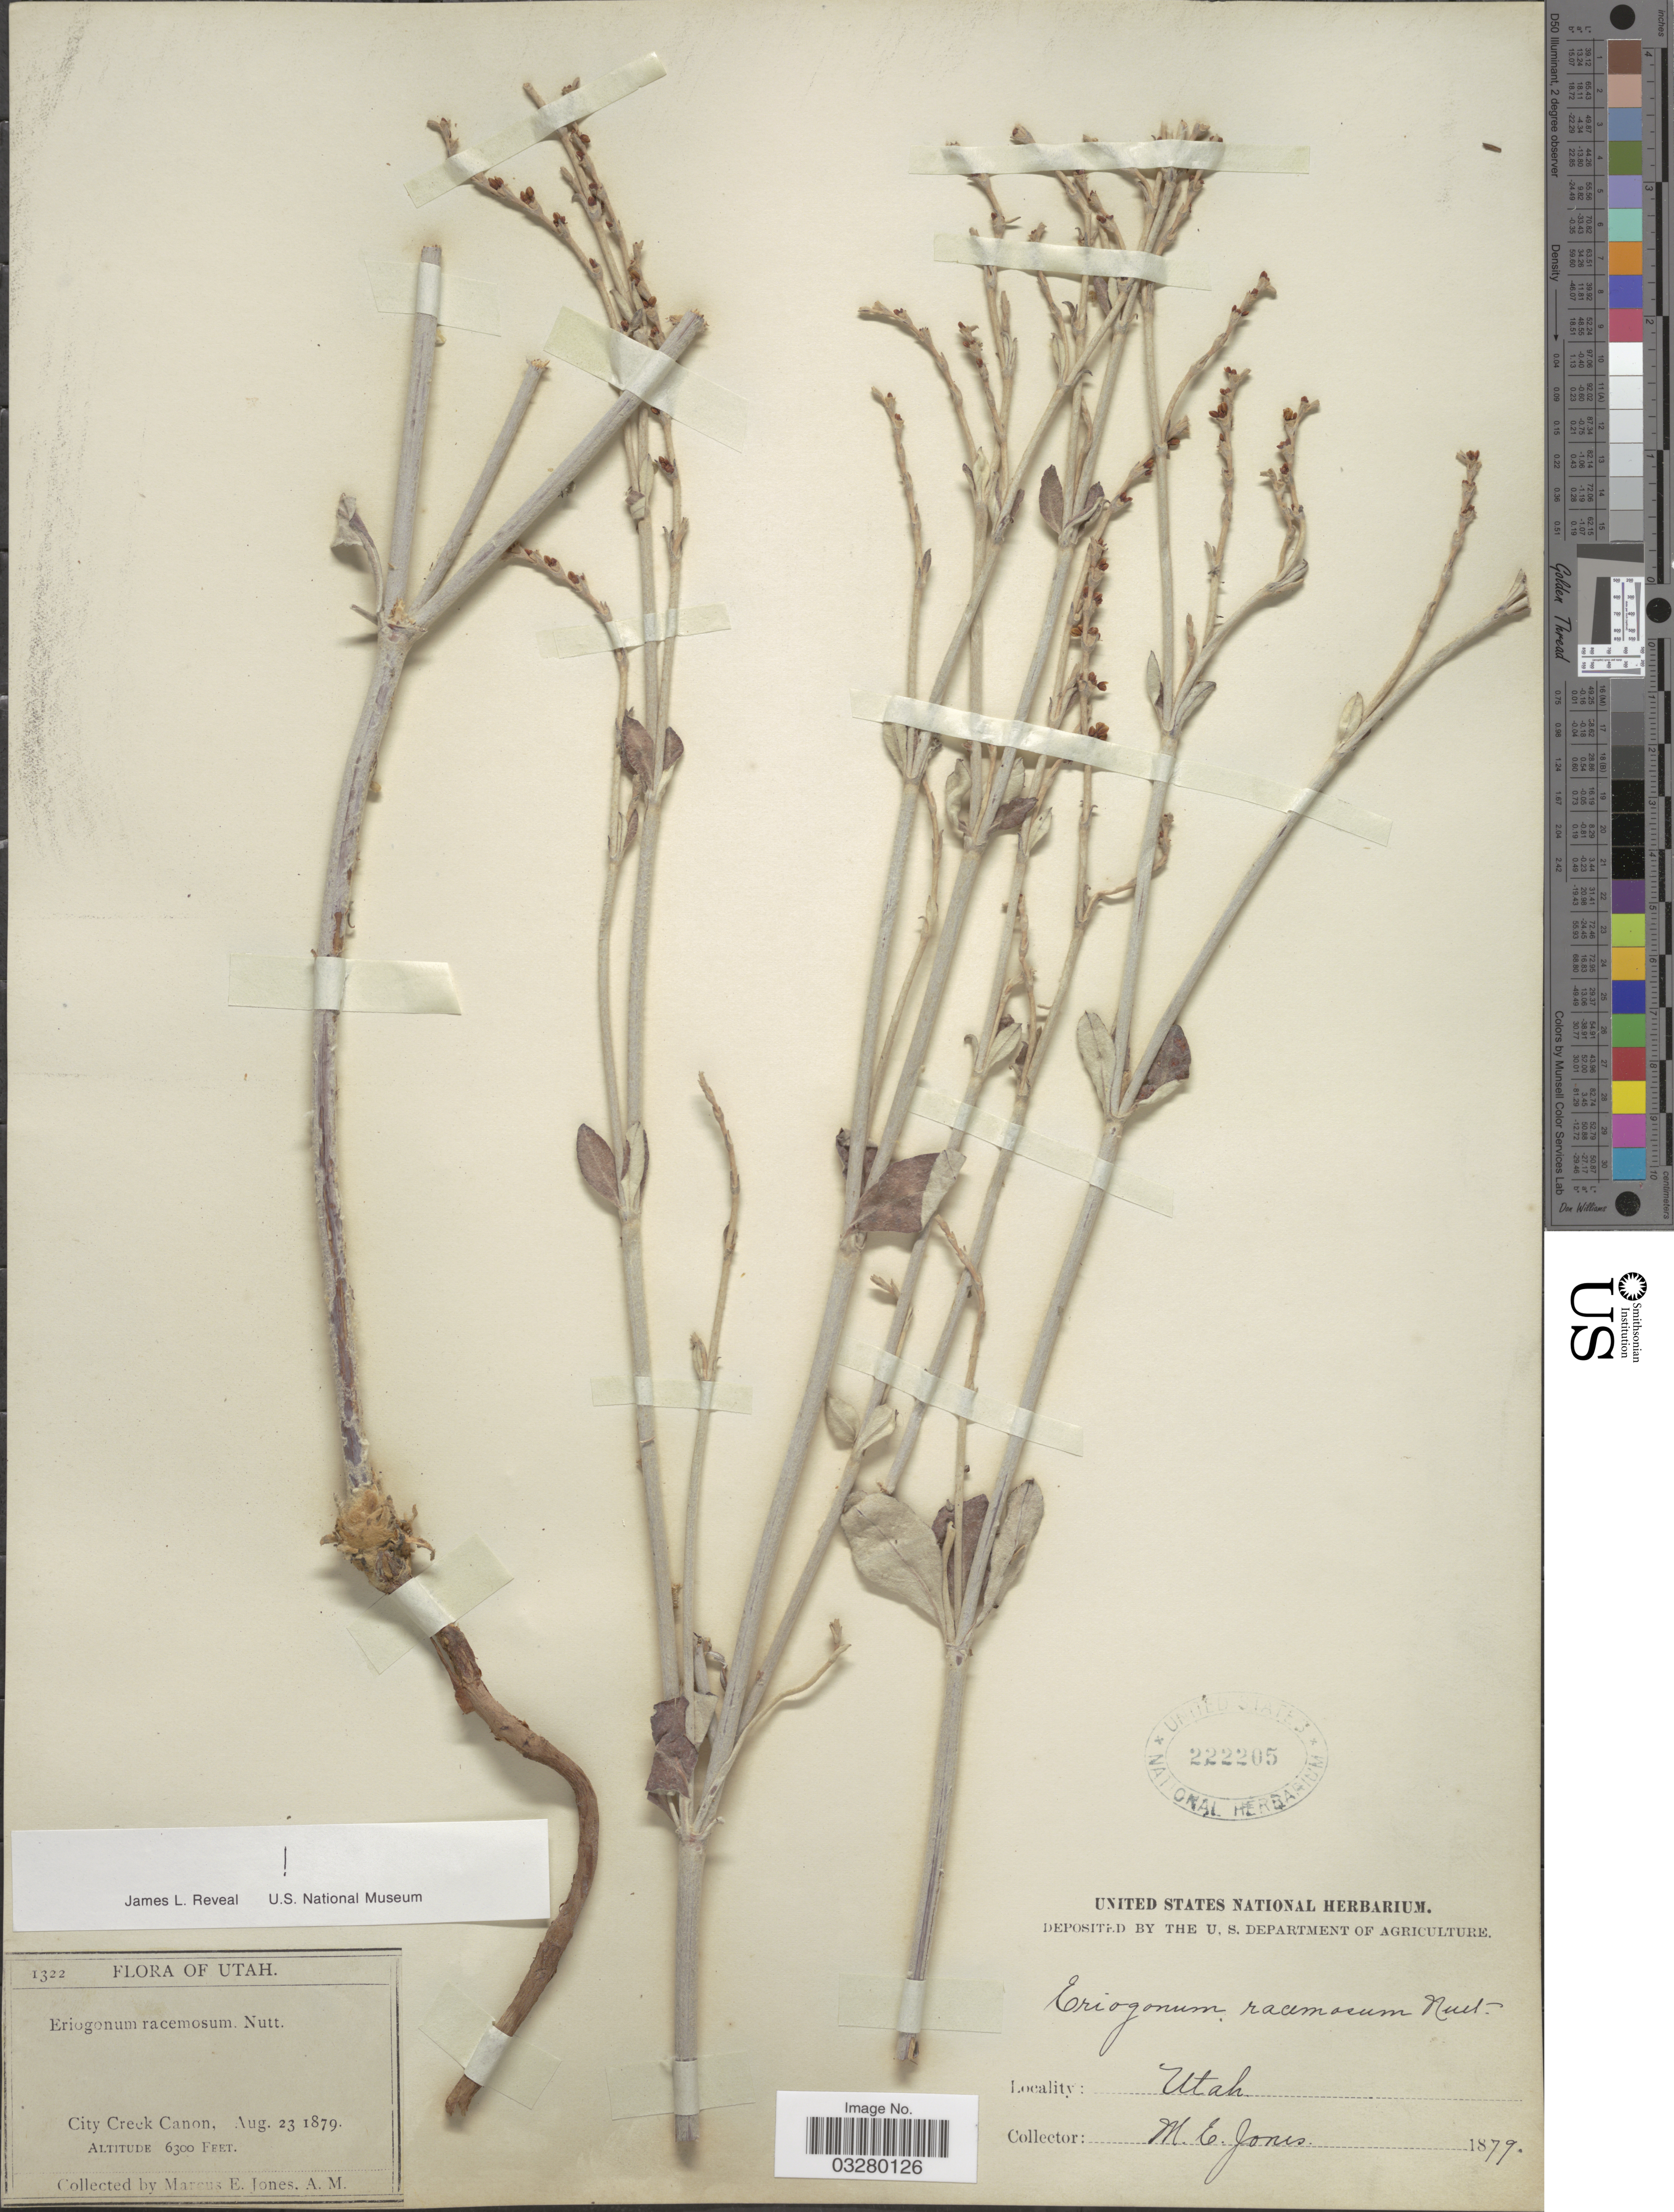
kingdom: Plantae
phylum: Tracheophyta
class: Magnoliopsida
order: Caryophyllales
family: Polygonaceae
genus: Eriogonum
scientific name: Eriogonum racemosum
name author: Nutt.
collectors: M. E. Jones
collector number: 1322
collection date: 1879-08-23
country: United States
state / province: Utah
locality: City Creek Canon.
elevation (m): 1920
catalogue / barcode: US 222205